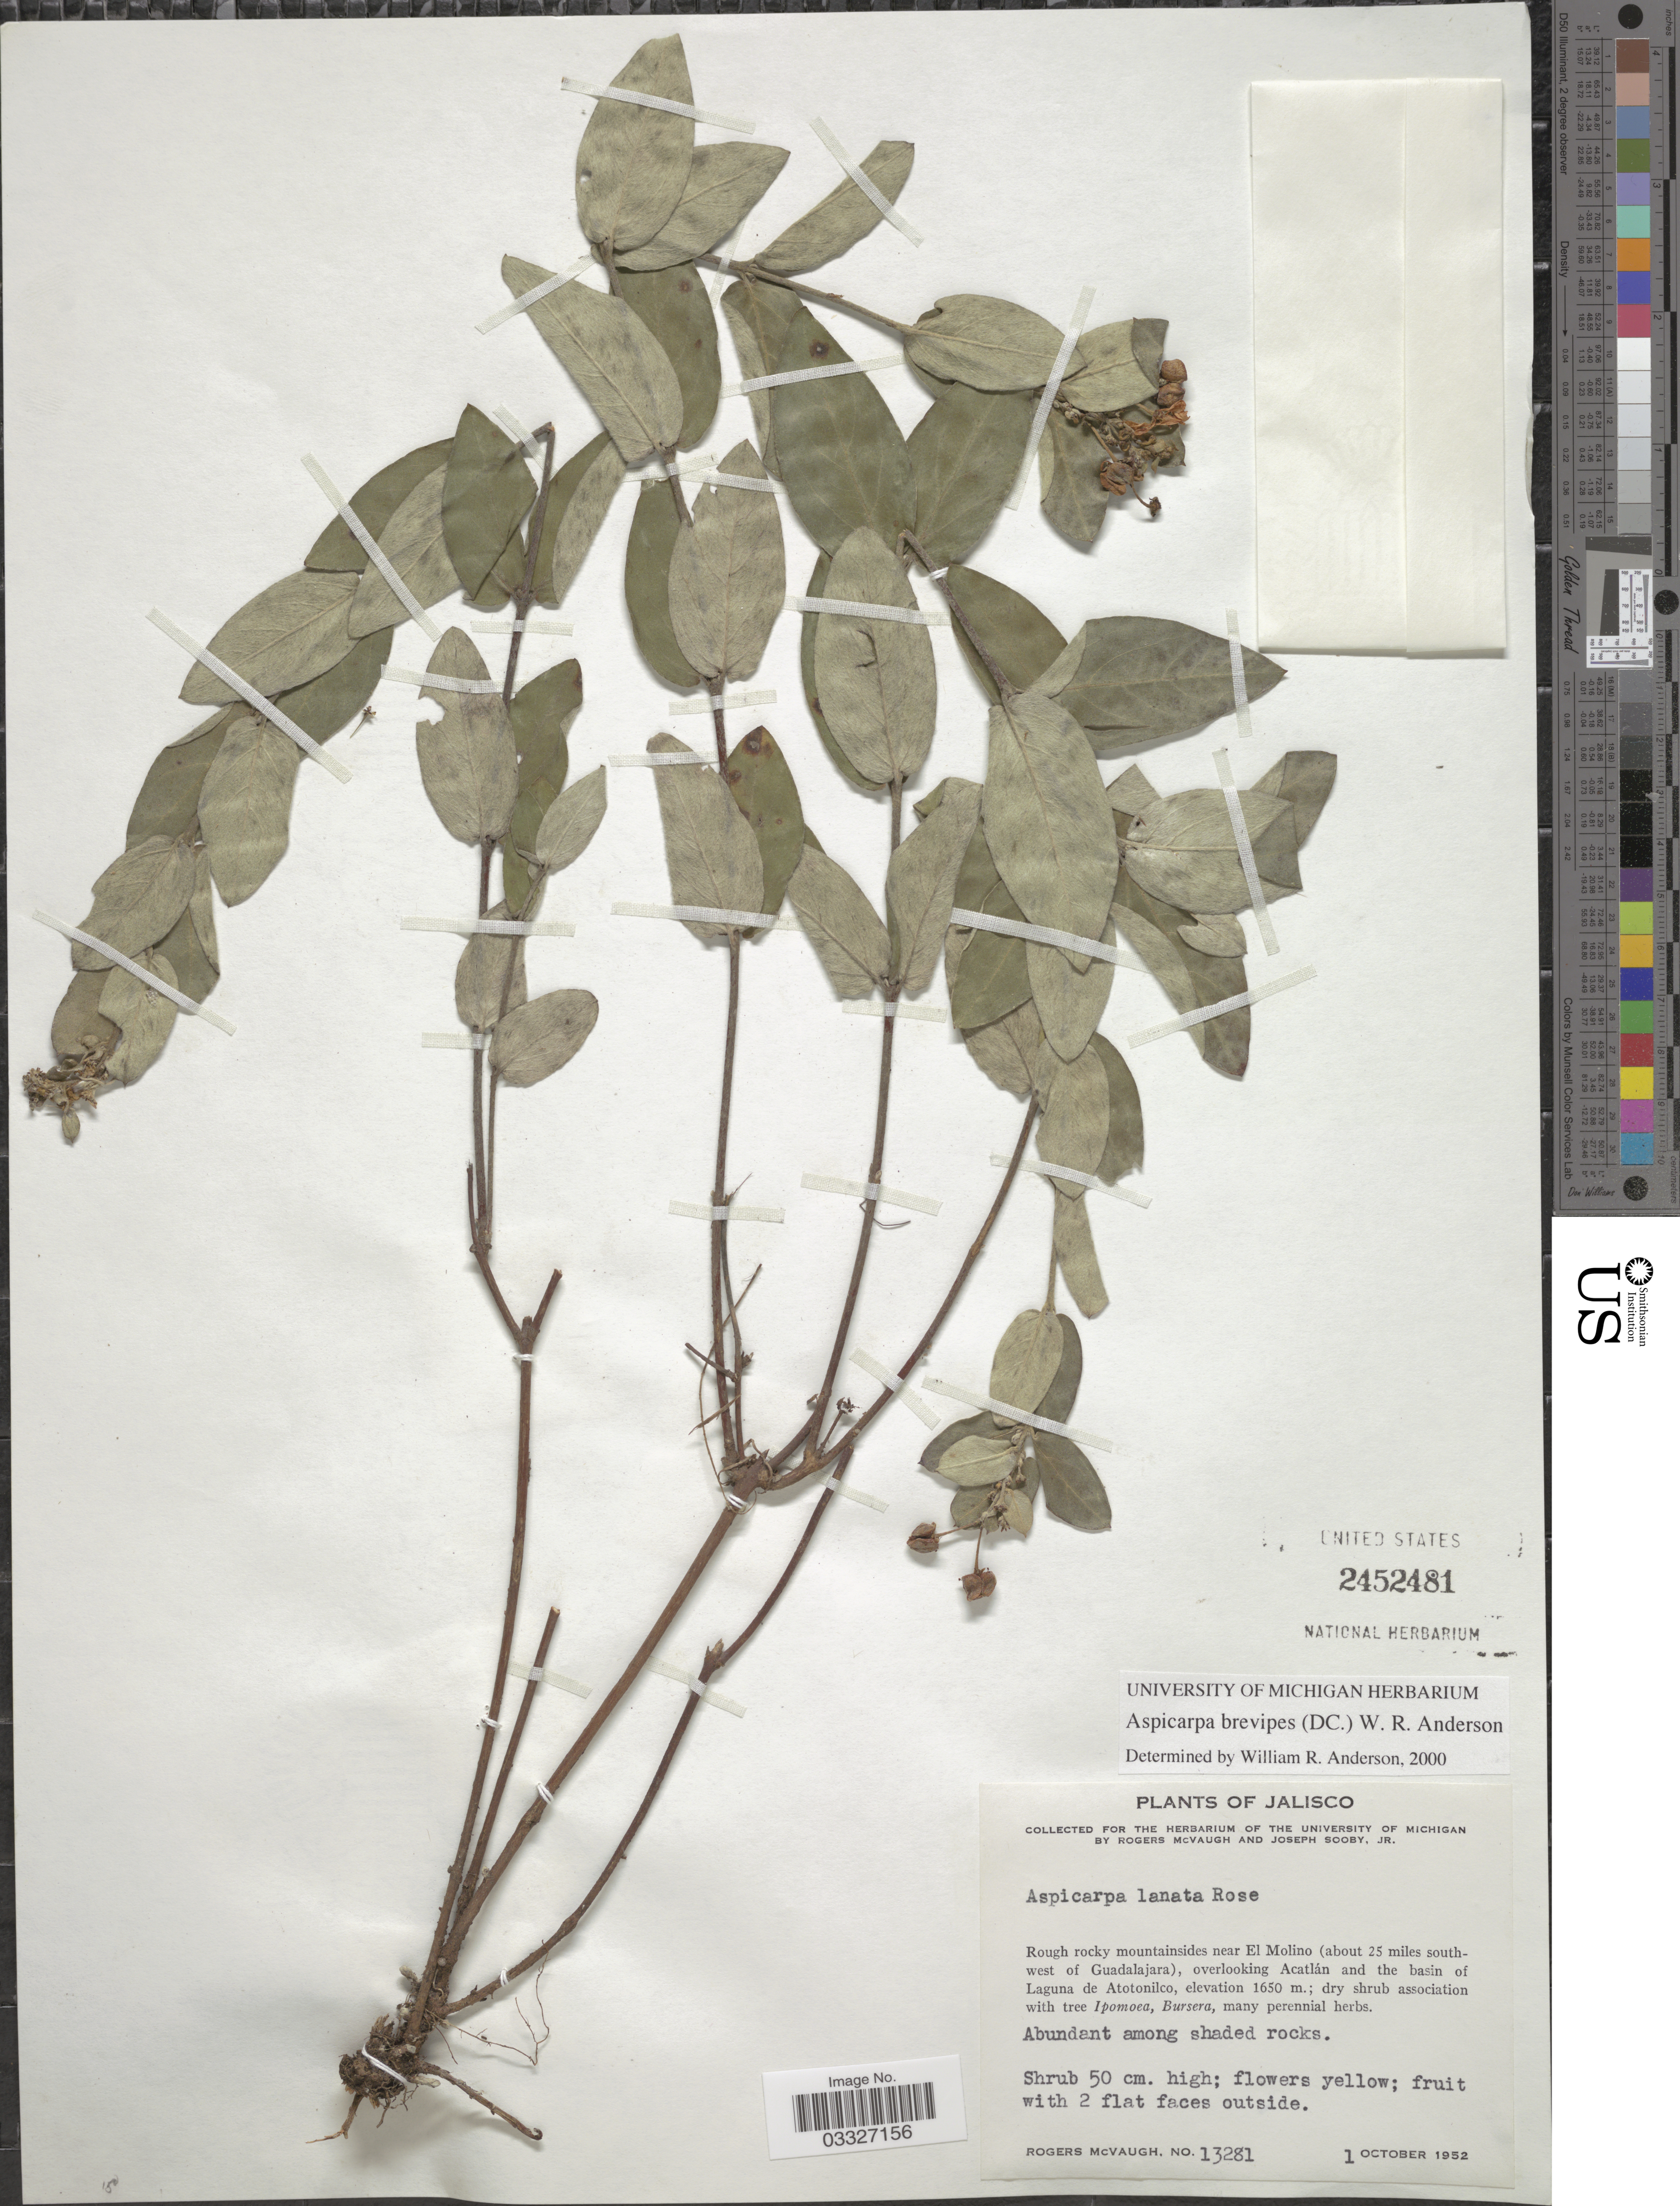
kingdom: Plantae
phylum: Tracheophyta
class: Magnoliopsida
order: Malpighiales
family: Malpighiaceae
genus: Aspicarpa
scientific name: Aspicarpa brevipes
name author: (DC.) W.R. Anderson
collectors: R. McVaugh & J. Sooby Jr.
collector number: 13281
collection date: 1952-10-01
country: Mexico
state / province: Jalisco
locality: Rough rocky mountainsides near El Molino (about 25 miles southwest of Guadalajara), overlooking Acatlán and the basin of Laguna de Atotonilco.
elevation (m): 1650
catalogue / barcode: US 2452481